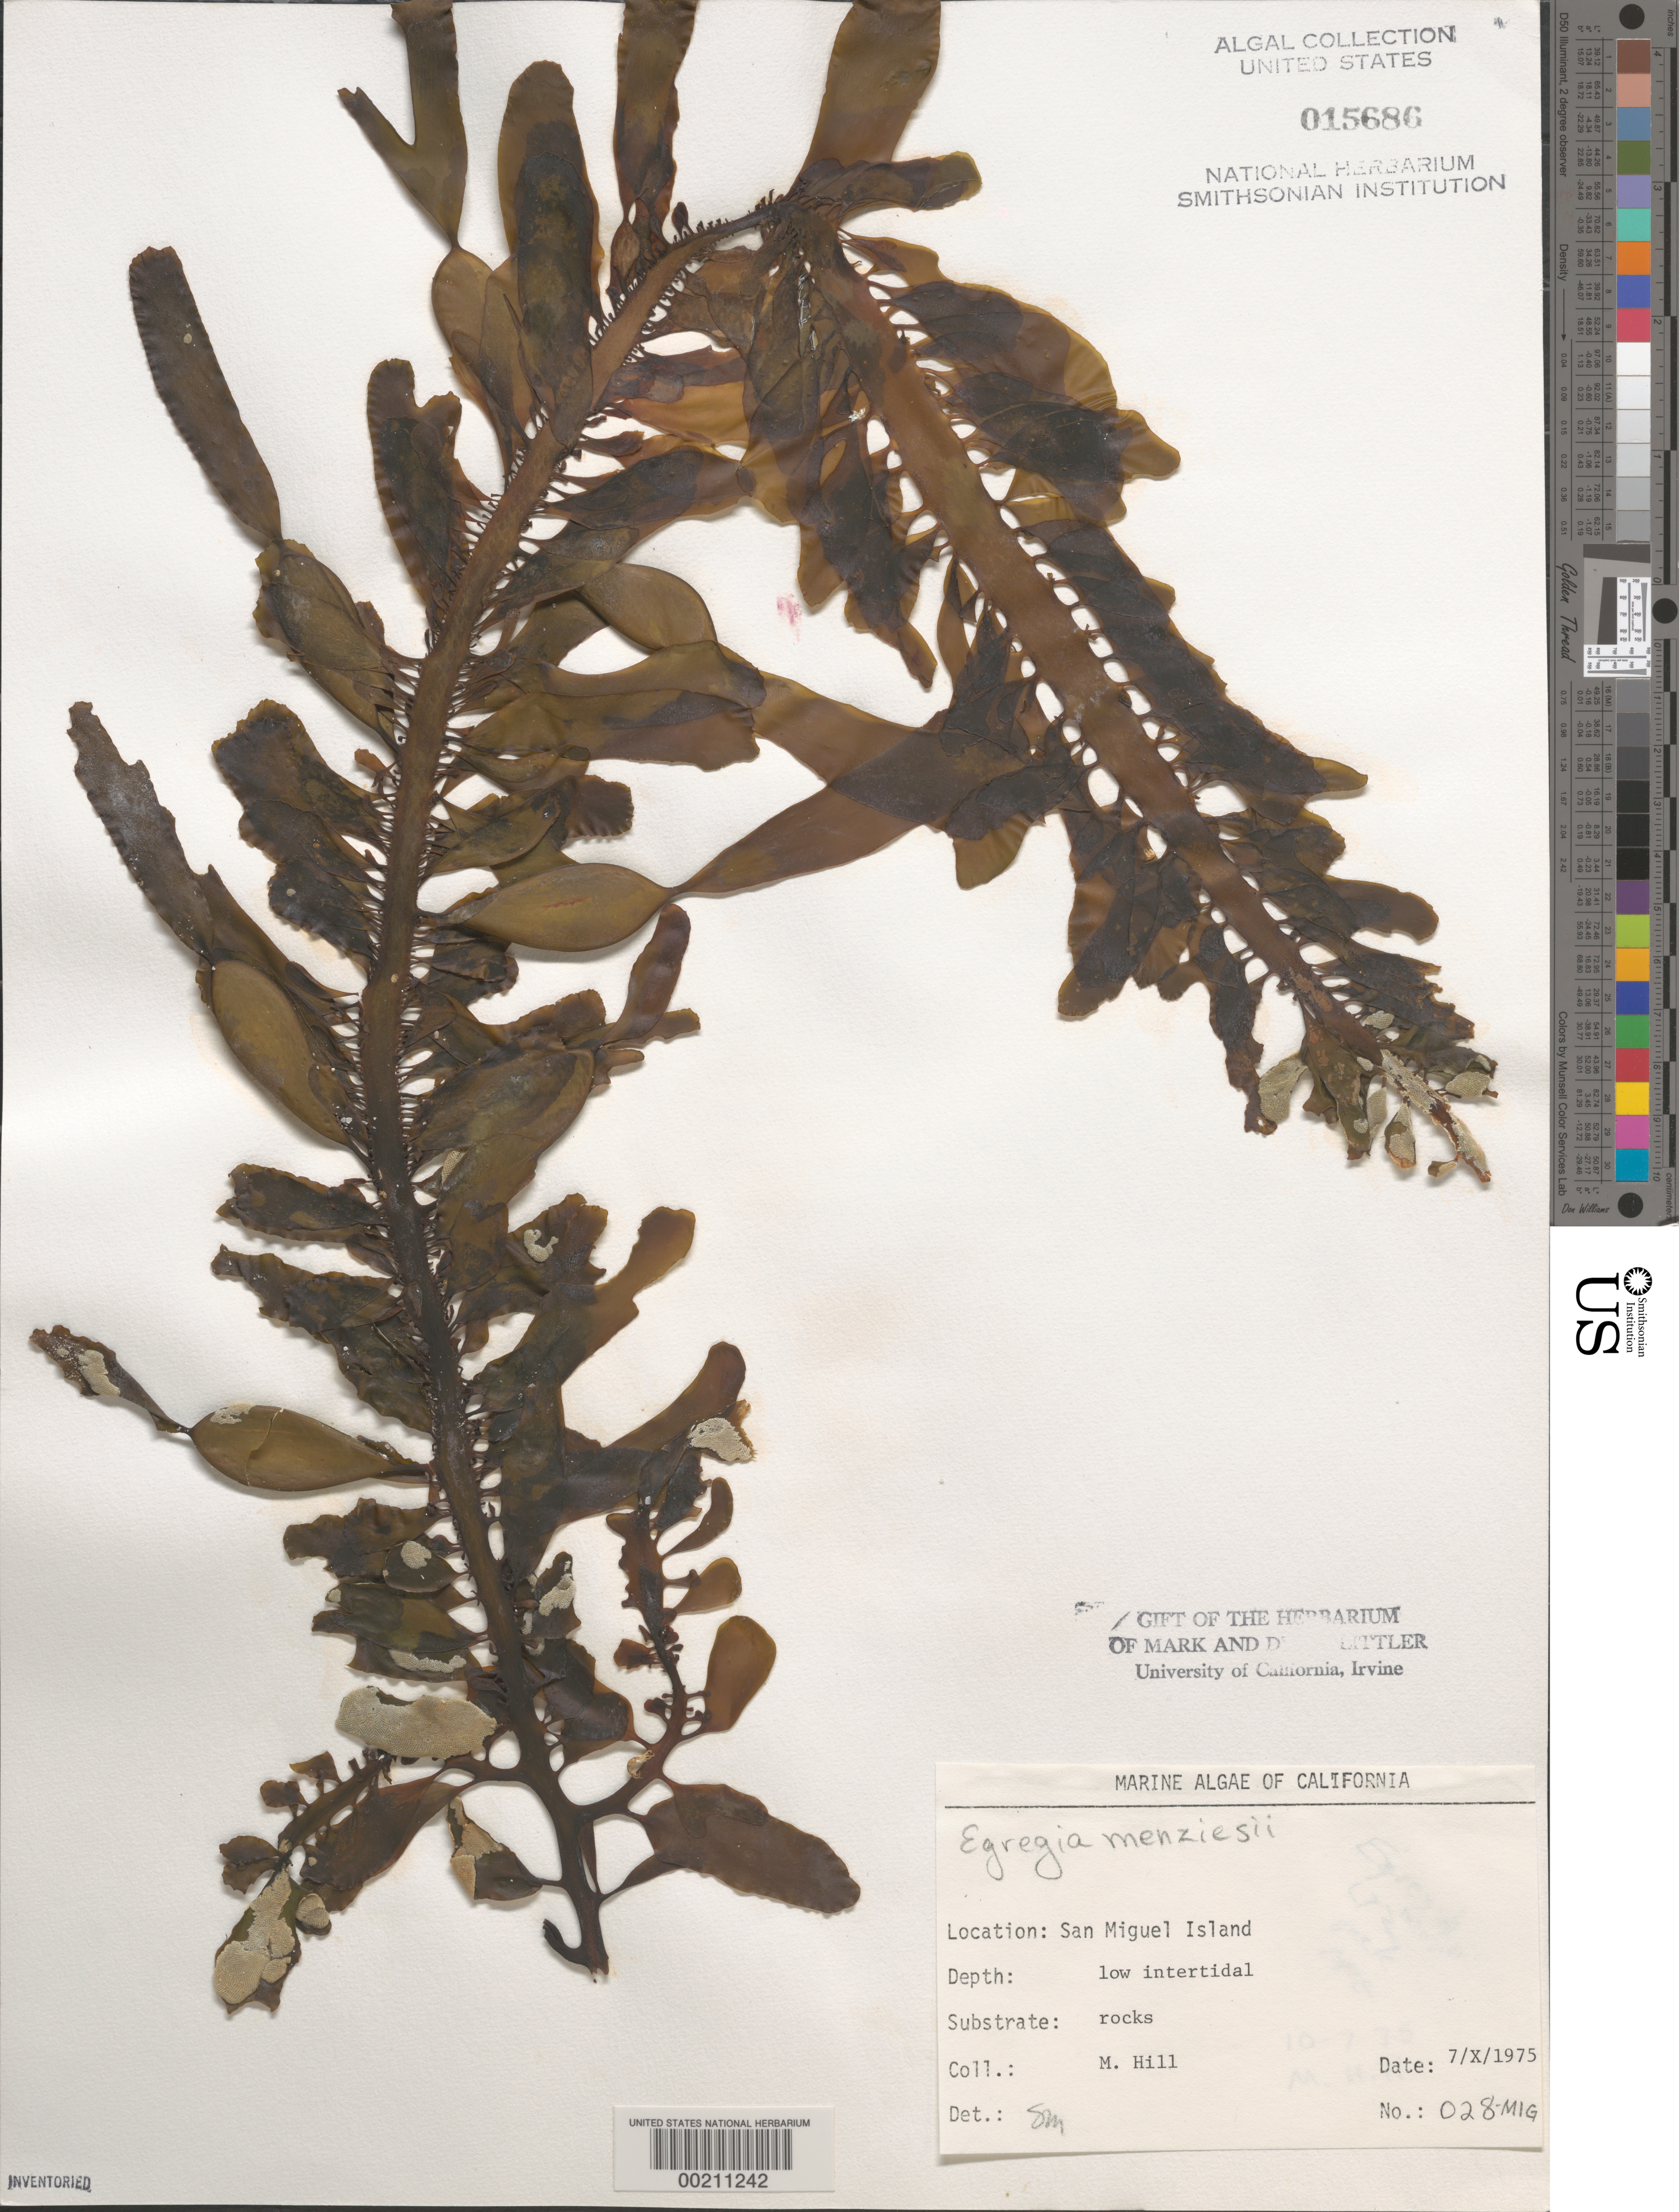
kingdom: Chromista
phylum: Ochrophyta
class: Phaeophyceae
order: Laminariales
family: Lessoniaceae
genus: Egregia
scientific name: Egregia menziesii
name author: (Turner) Aresch.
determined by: Murray, S. N.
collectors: M. Hill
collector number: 028-mig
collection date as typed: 07 Oct 1975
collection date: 1975-10-07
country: United States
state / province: California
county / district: Santa Barbara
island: San Miguel Island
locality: Cuyler Harbor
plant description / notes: BLM-SOCALBIGHT Rocky Intertidal Survey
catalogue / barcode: US 15686